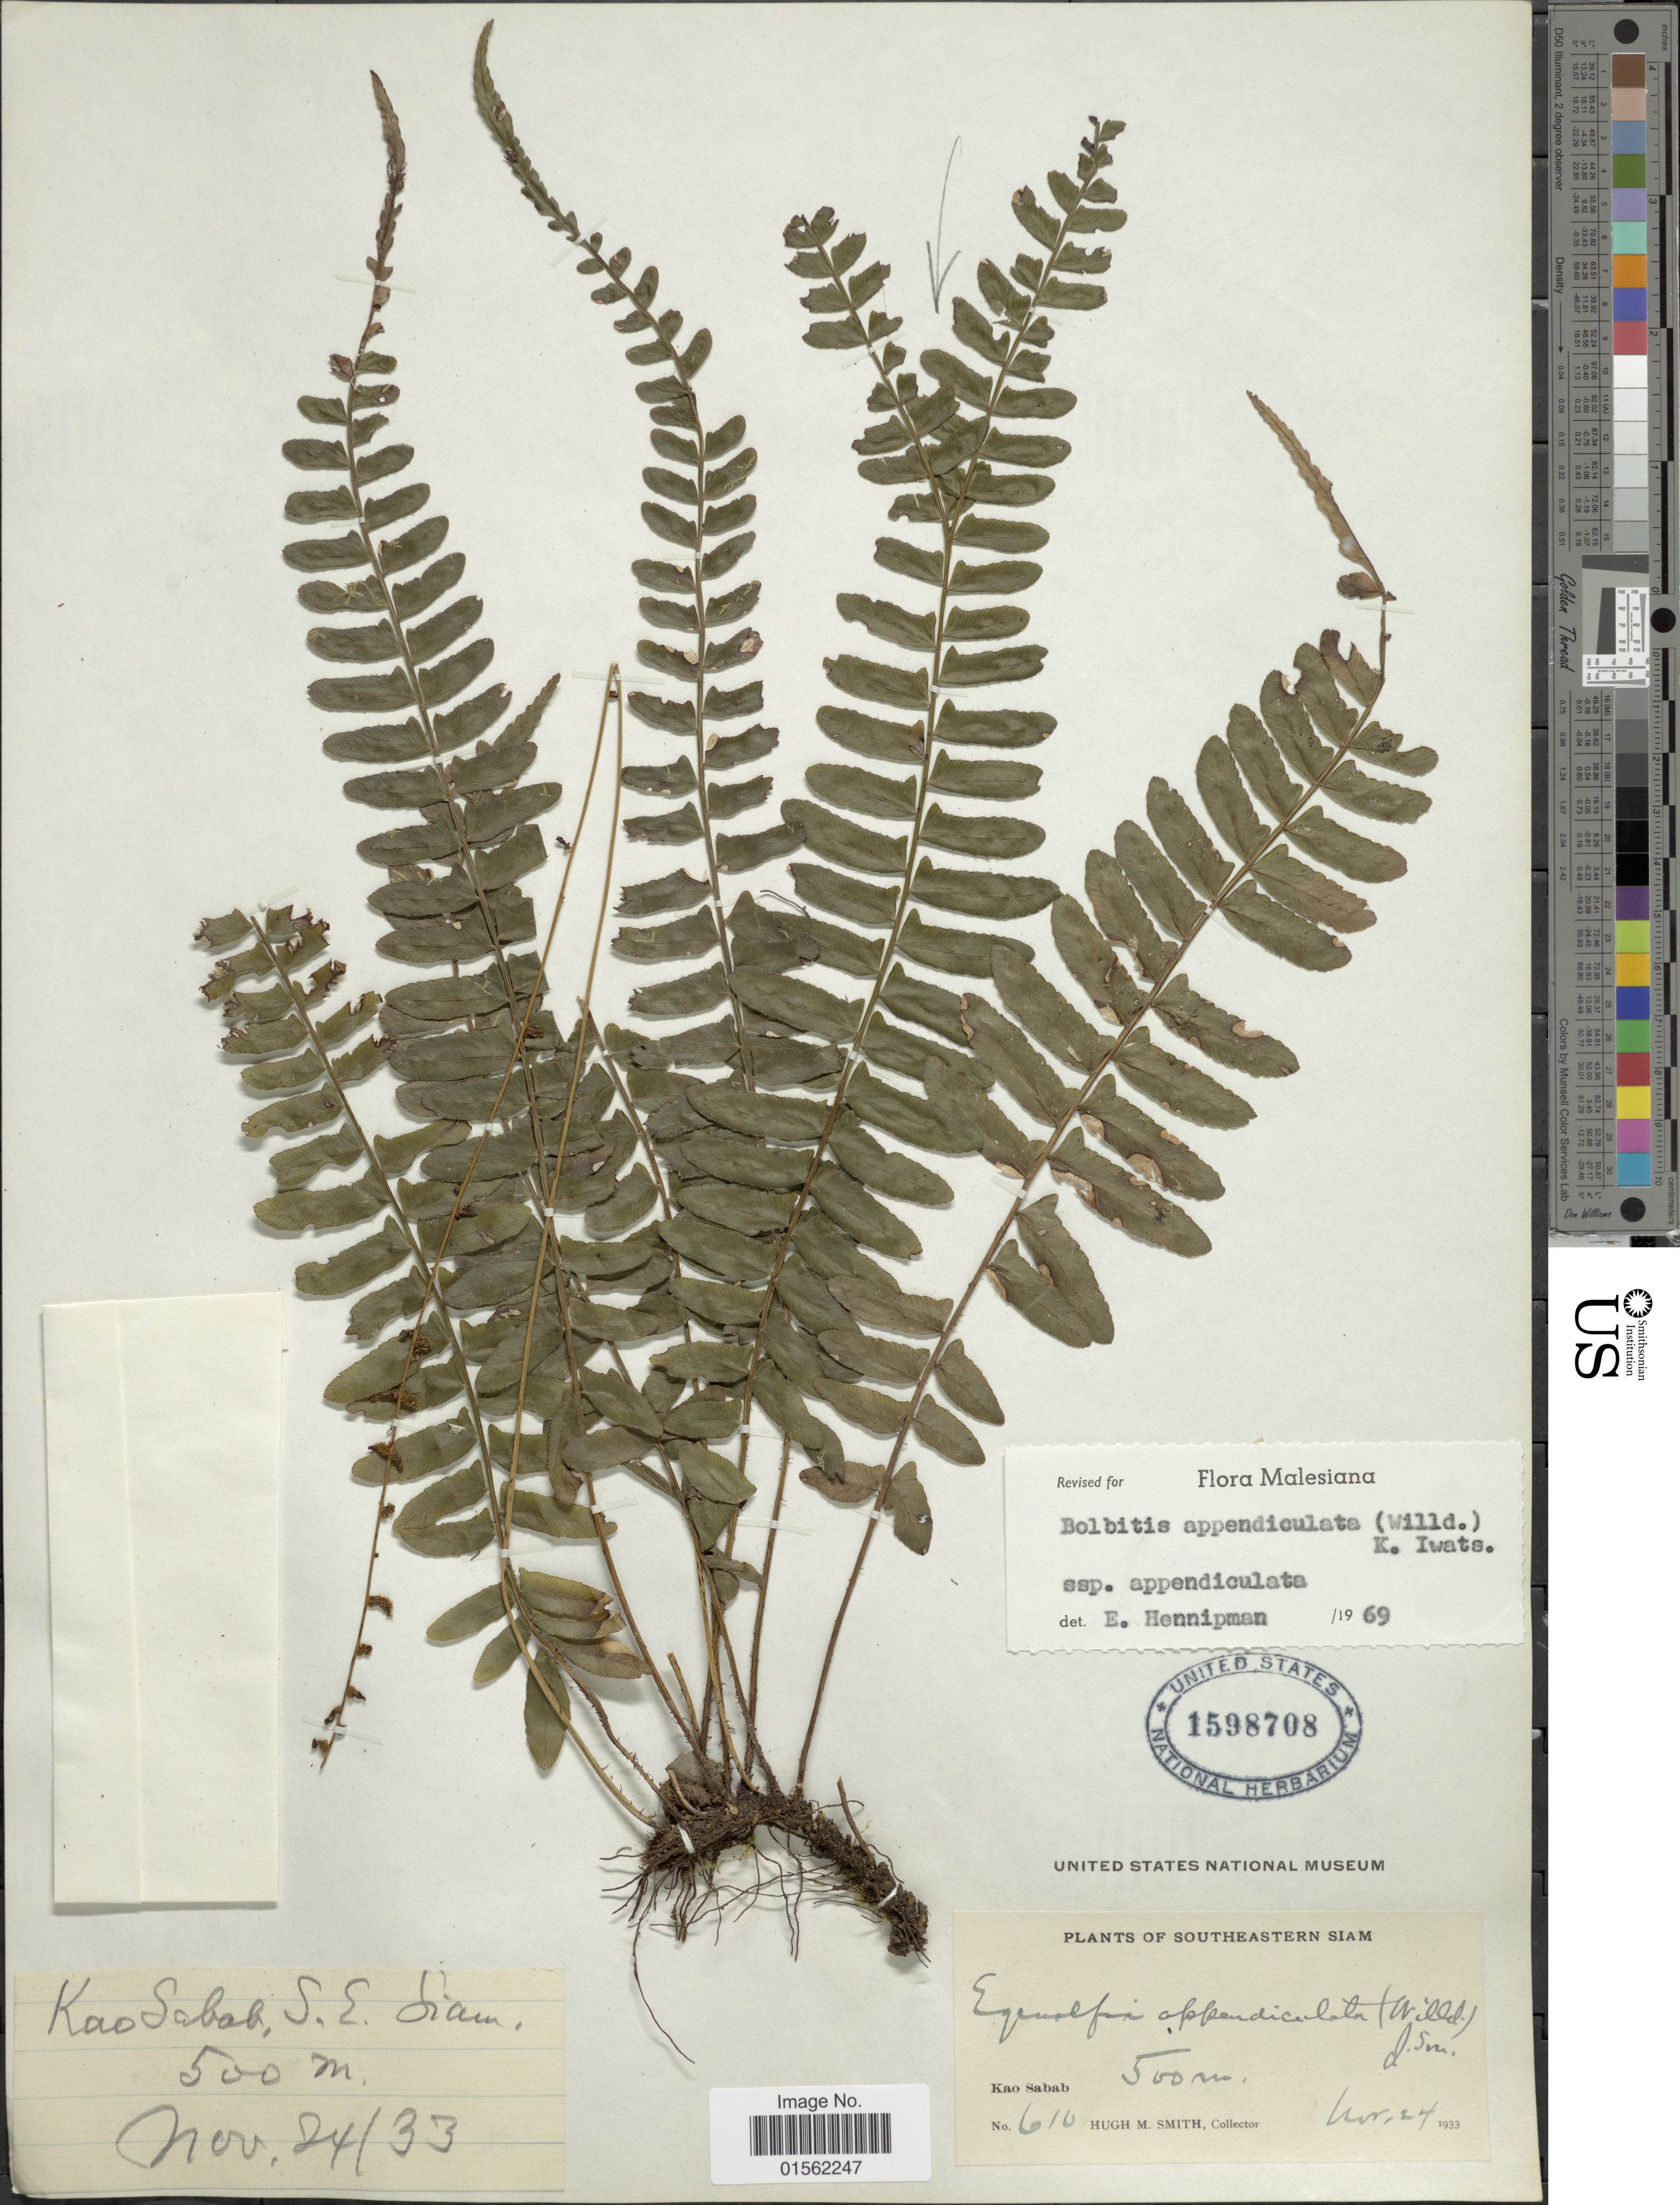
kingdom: Plantae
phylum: Tracheophyta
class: Polypodiopsida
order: Polypodiales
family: Dryopteridaceae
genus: Bolbitis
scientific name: Bolbitis appendiculata var. appendiculata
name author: (Willd.) K. Iwats.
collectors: H. M. Smith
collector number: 610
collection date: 1933-11-24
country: Thailand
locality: Southeastern Siam, Kao Sabab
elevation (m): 500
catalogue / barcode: US 1598708